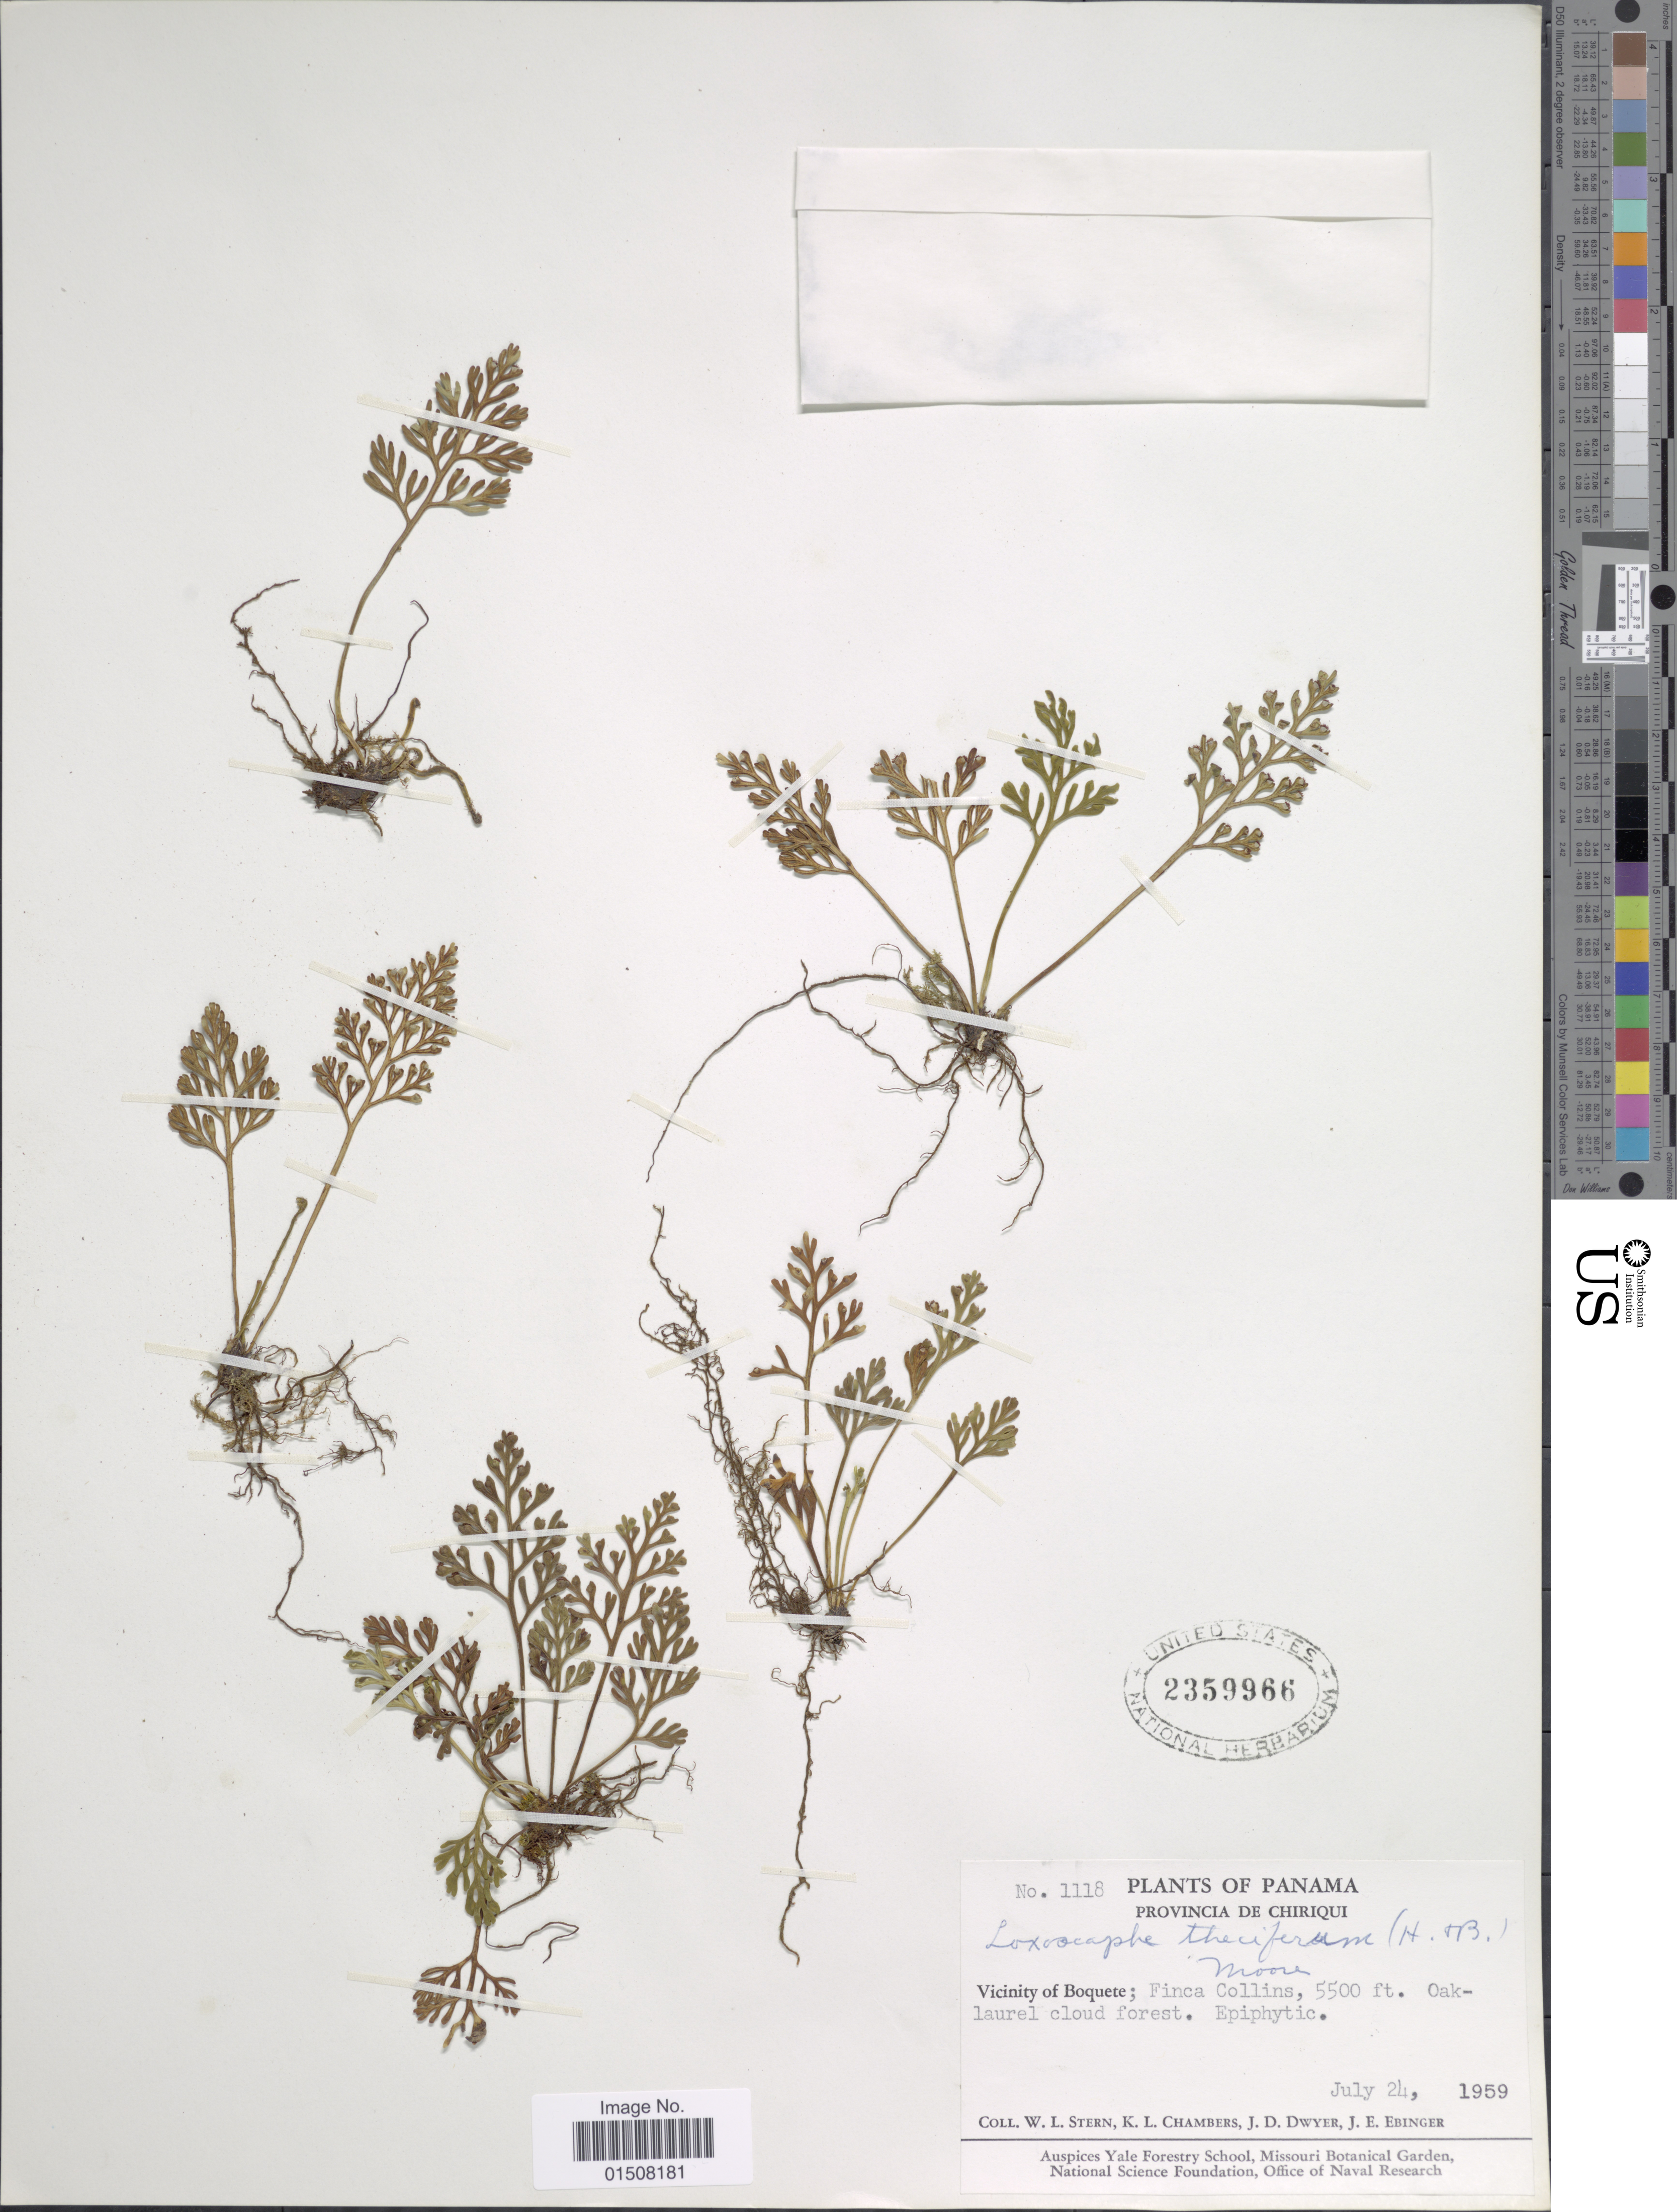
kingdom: Plantae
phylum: Tracheophyta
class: Polypodiopsida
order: Polypodiales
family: Aspleniaceae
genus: Asplenium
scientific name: Asplenium theciferum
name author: (Kunth) Mett.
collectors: W. L. Stern, K. Chambers, J. D. Dwyer & J. Ebinger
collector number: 1118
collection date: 1959-07-24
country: Panama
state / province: Chiriqui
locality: Vicinity of Bosquete; Finca Collins, Oak laurel cloud forest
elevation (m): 1676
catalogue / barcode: US 2359966